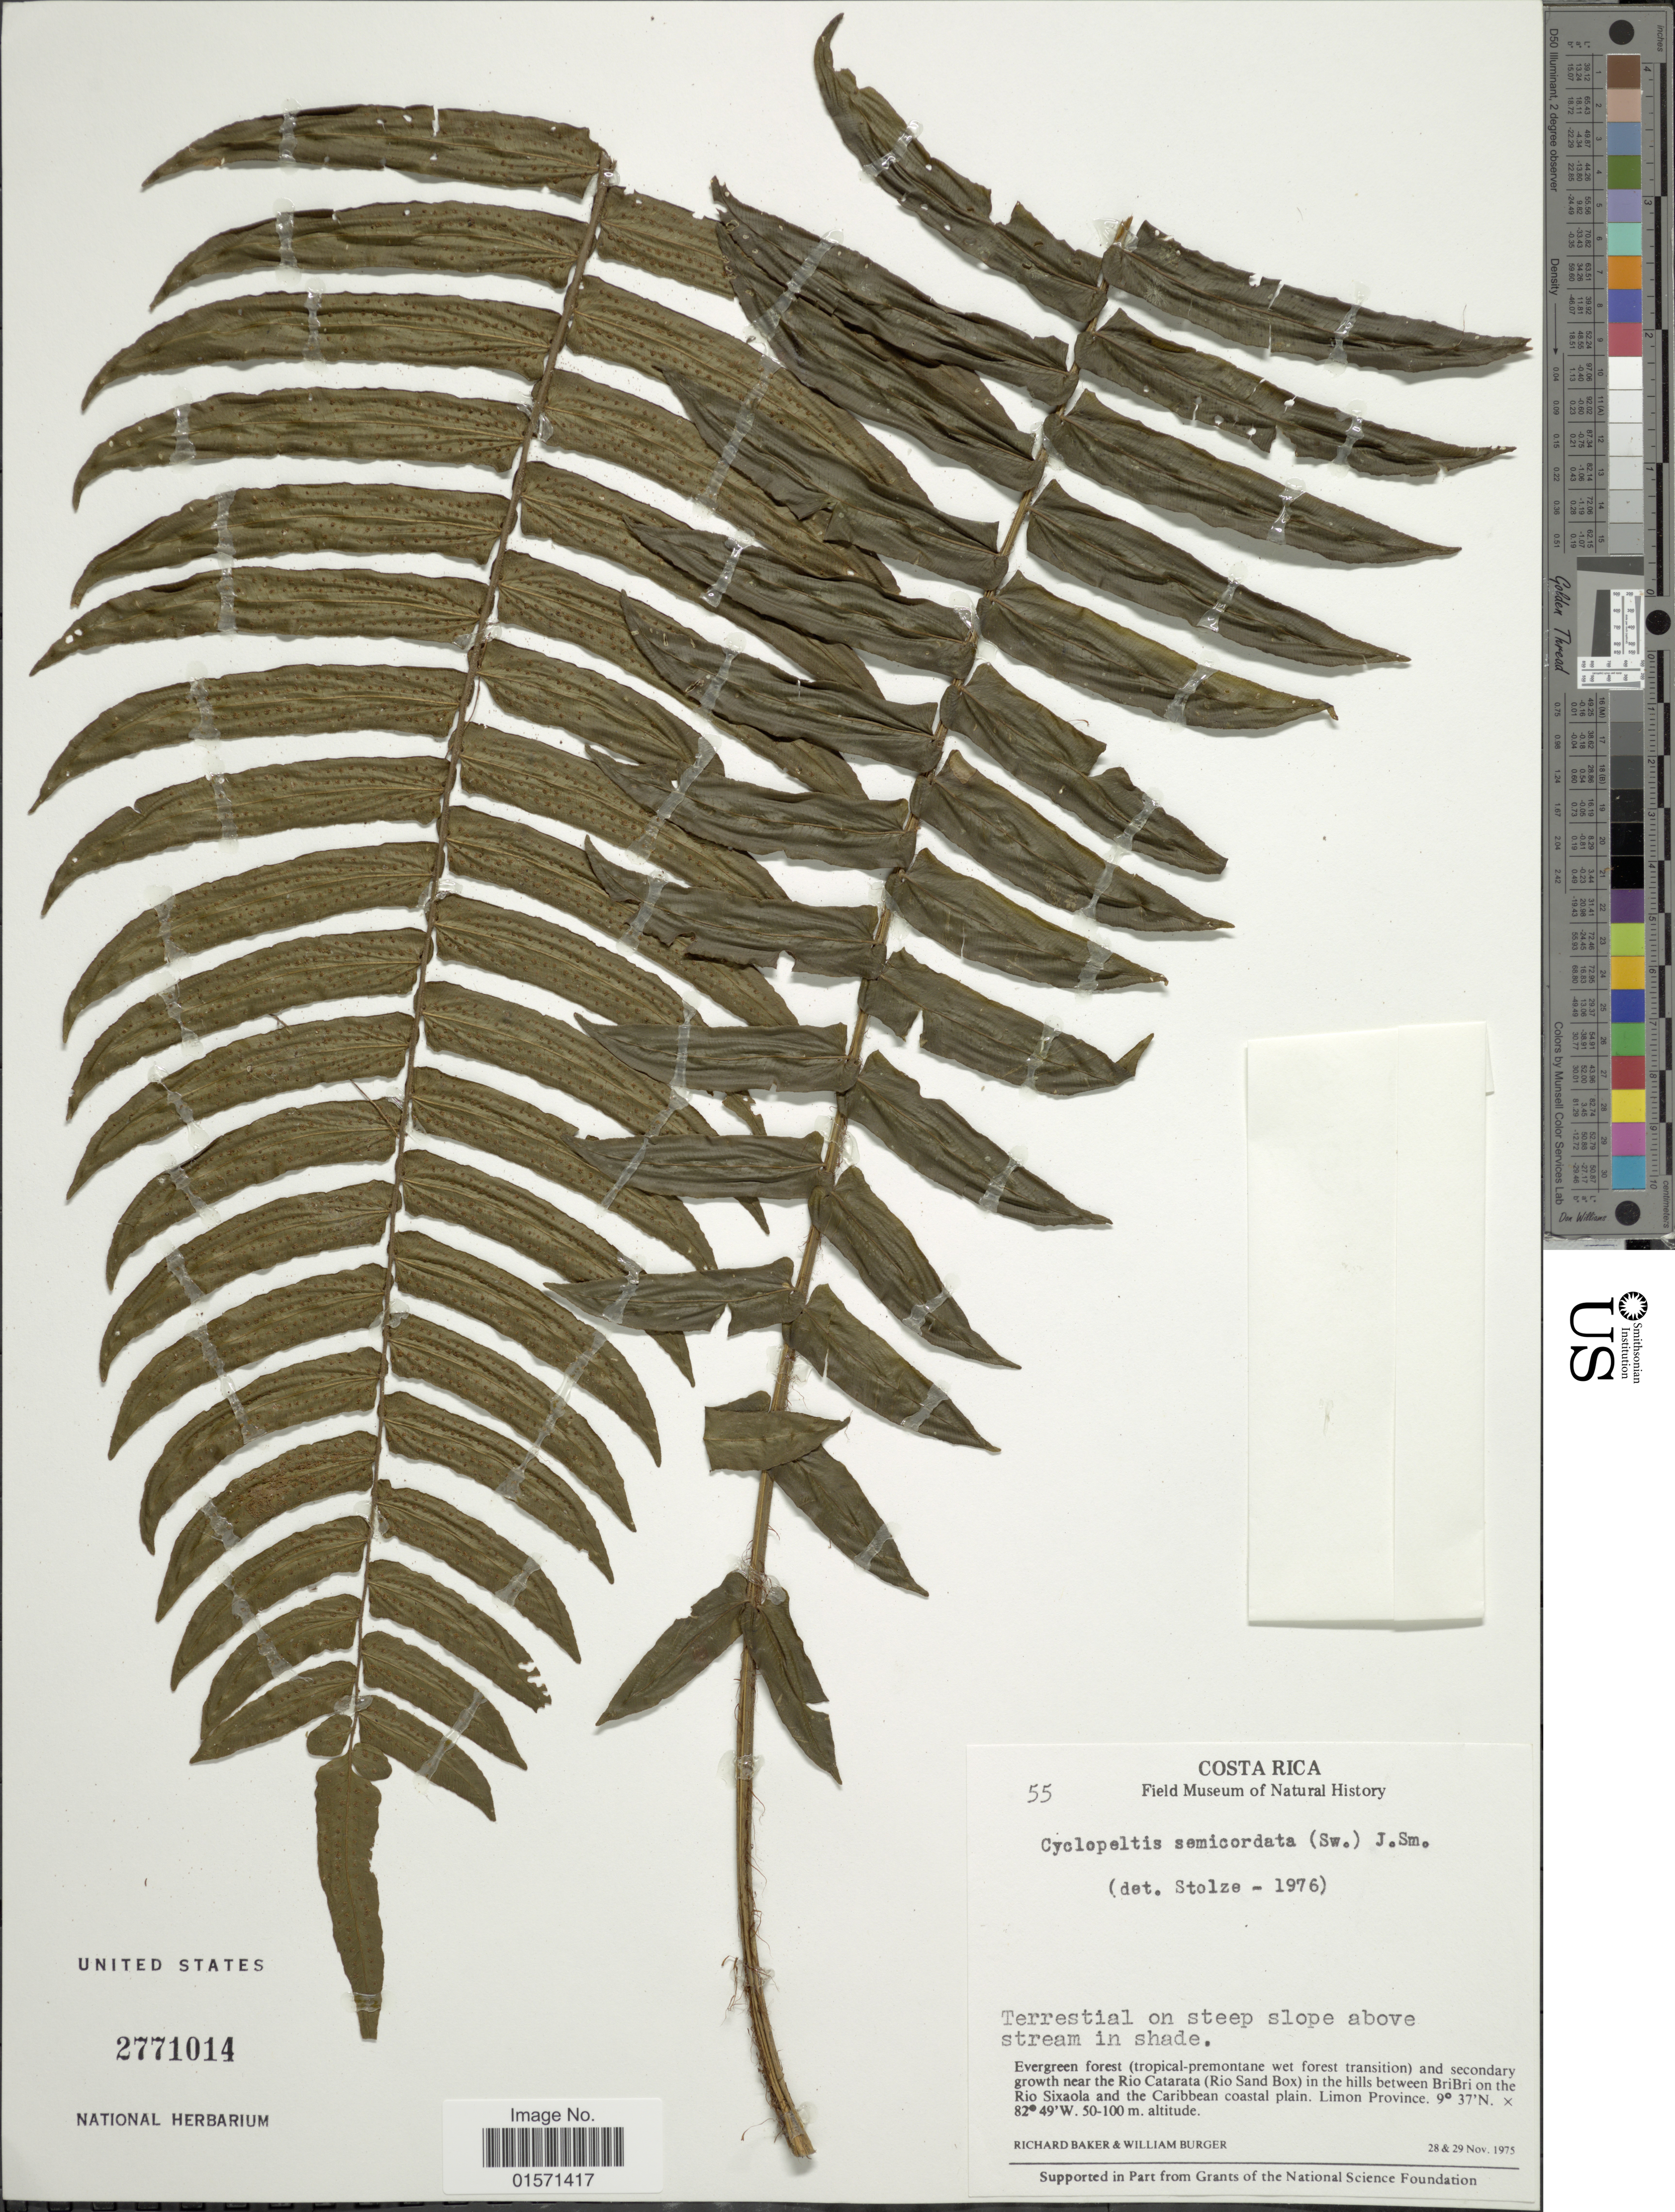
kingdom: Plantae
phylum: Tracheophyta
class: Polypodiopsida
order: Polypodiales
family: Lomariopsidaceae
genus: Cyclopeltis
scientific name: Cyclopeltis semicordata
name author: (Sw.) J. Sm.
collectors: R. A. Baker & W. Burger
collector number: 55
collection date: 1975-11-28/1975-11-29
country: Costa Rica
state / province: Limón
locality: Evergreen forest (tropical-premontane wet forest transition) and secondary growth near the Rio Catarata (Rio Sand Box) in the hills between Bribri on the Rio Sixaolo and the Caribbean coastal plain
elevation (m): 50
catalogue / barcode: US 2771014